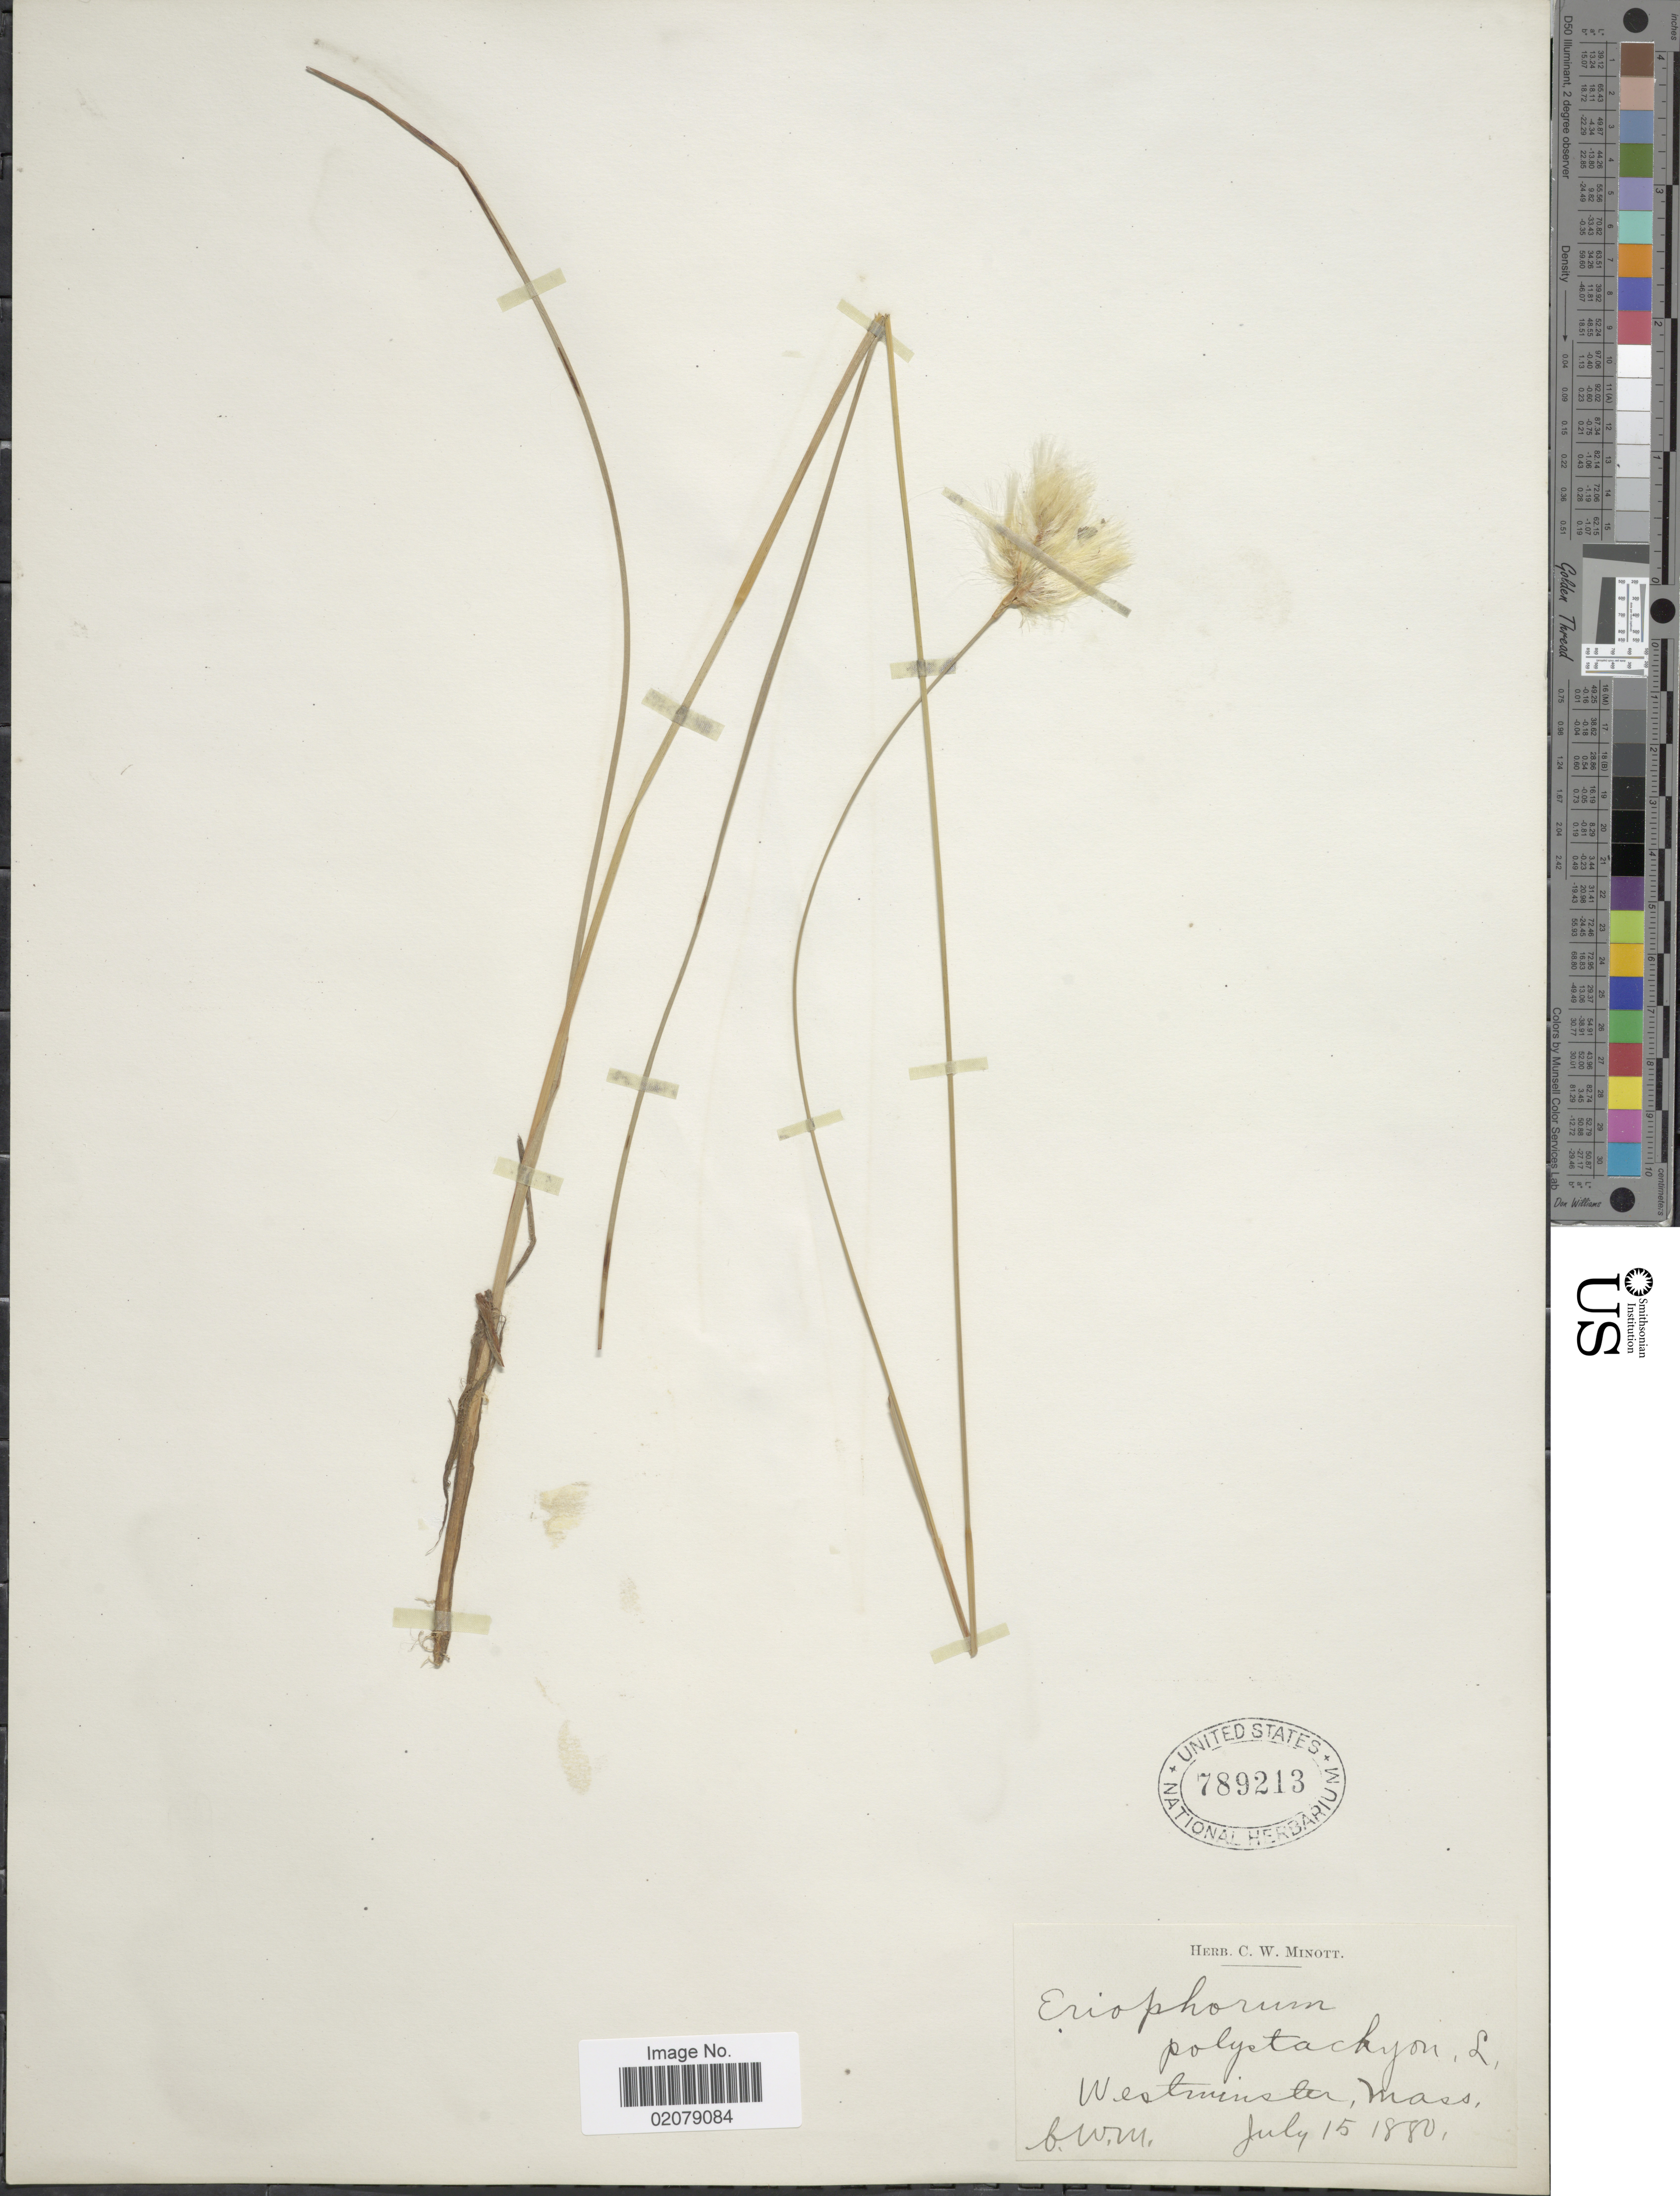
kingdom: Plantae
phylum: Tracheophyta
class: Liliopsida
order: Poales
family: Cyperaceae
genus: Eriophorum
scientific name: Eriophorum viridicarinatum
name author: (Englem.) Fernald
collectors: C. Minott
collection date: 1880-07-15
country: United States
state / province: Massachusetts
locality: Westminster, Mass.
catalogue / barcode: US 789213